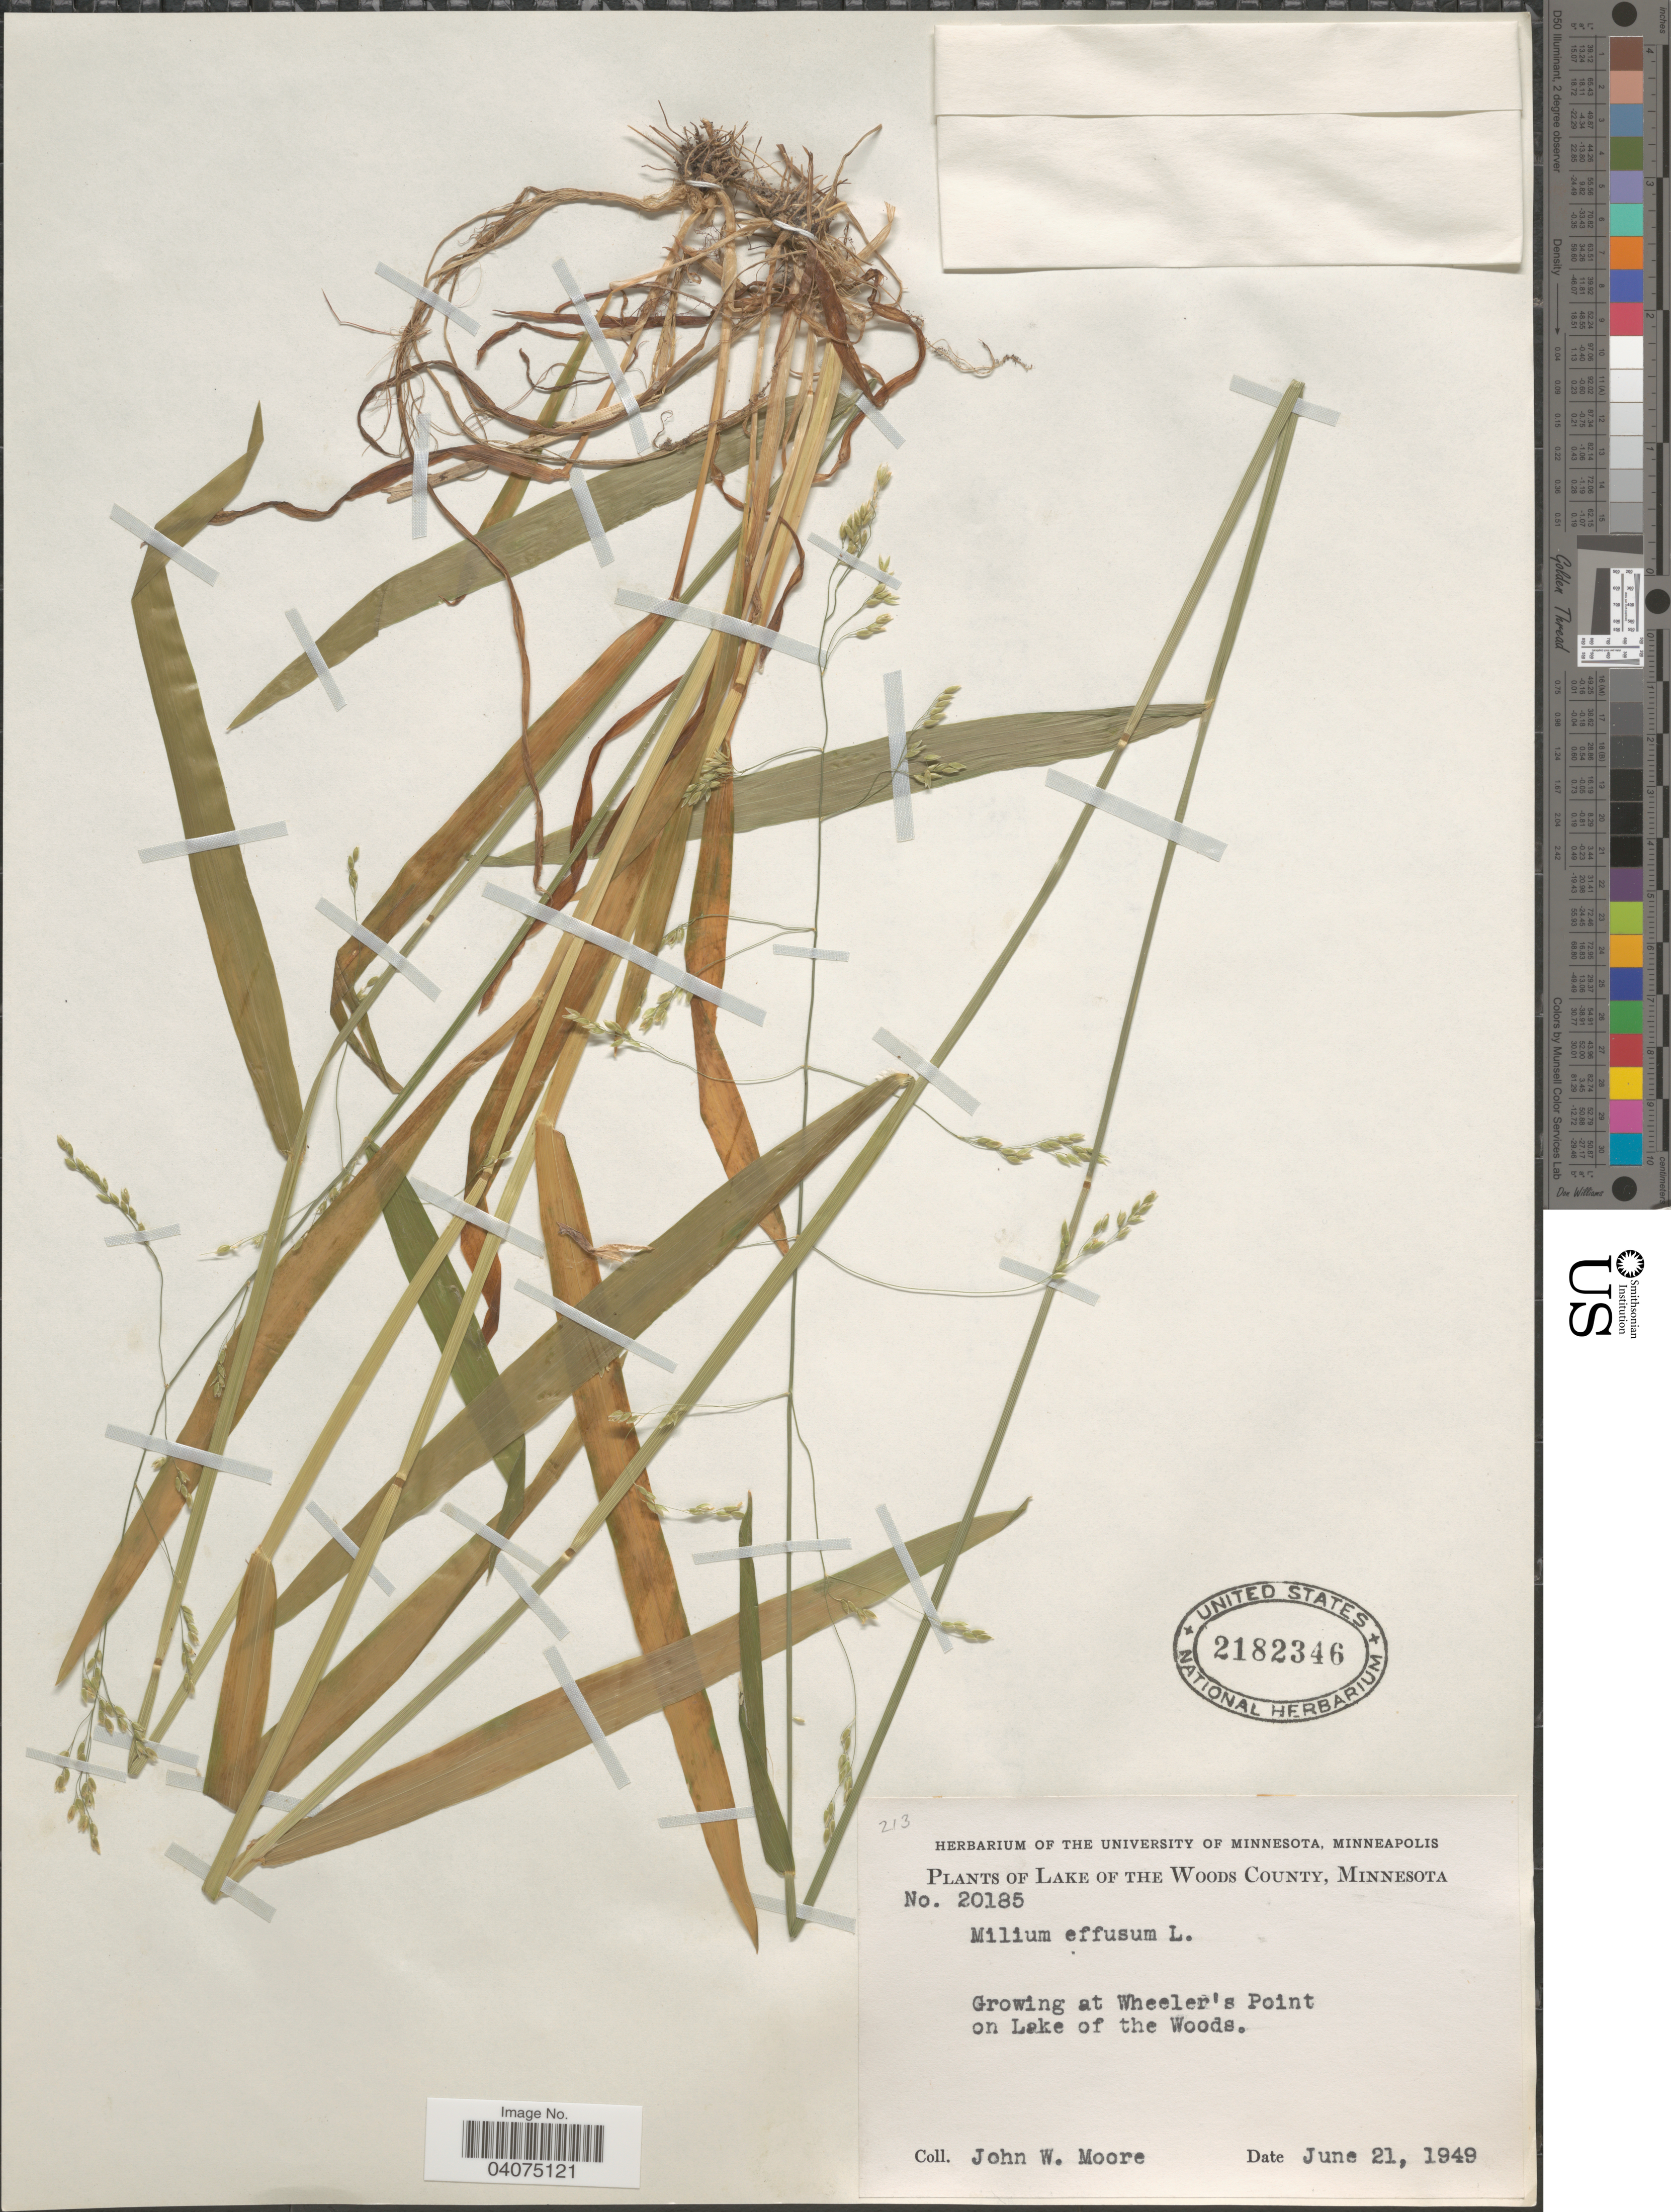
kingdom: Plantae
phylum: Tracheophyta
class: Liliopsida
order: Poales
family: Poaceae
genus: Milium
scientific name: Milium effusum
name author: L.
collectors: J. Moore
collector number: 20185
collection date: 1949-06-21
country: United States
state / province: Minnesota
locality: Lake of the Woods County. Growing at Wheeler's Point on Lake of the Woods.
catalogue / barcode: US 2182346